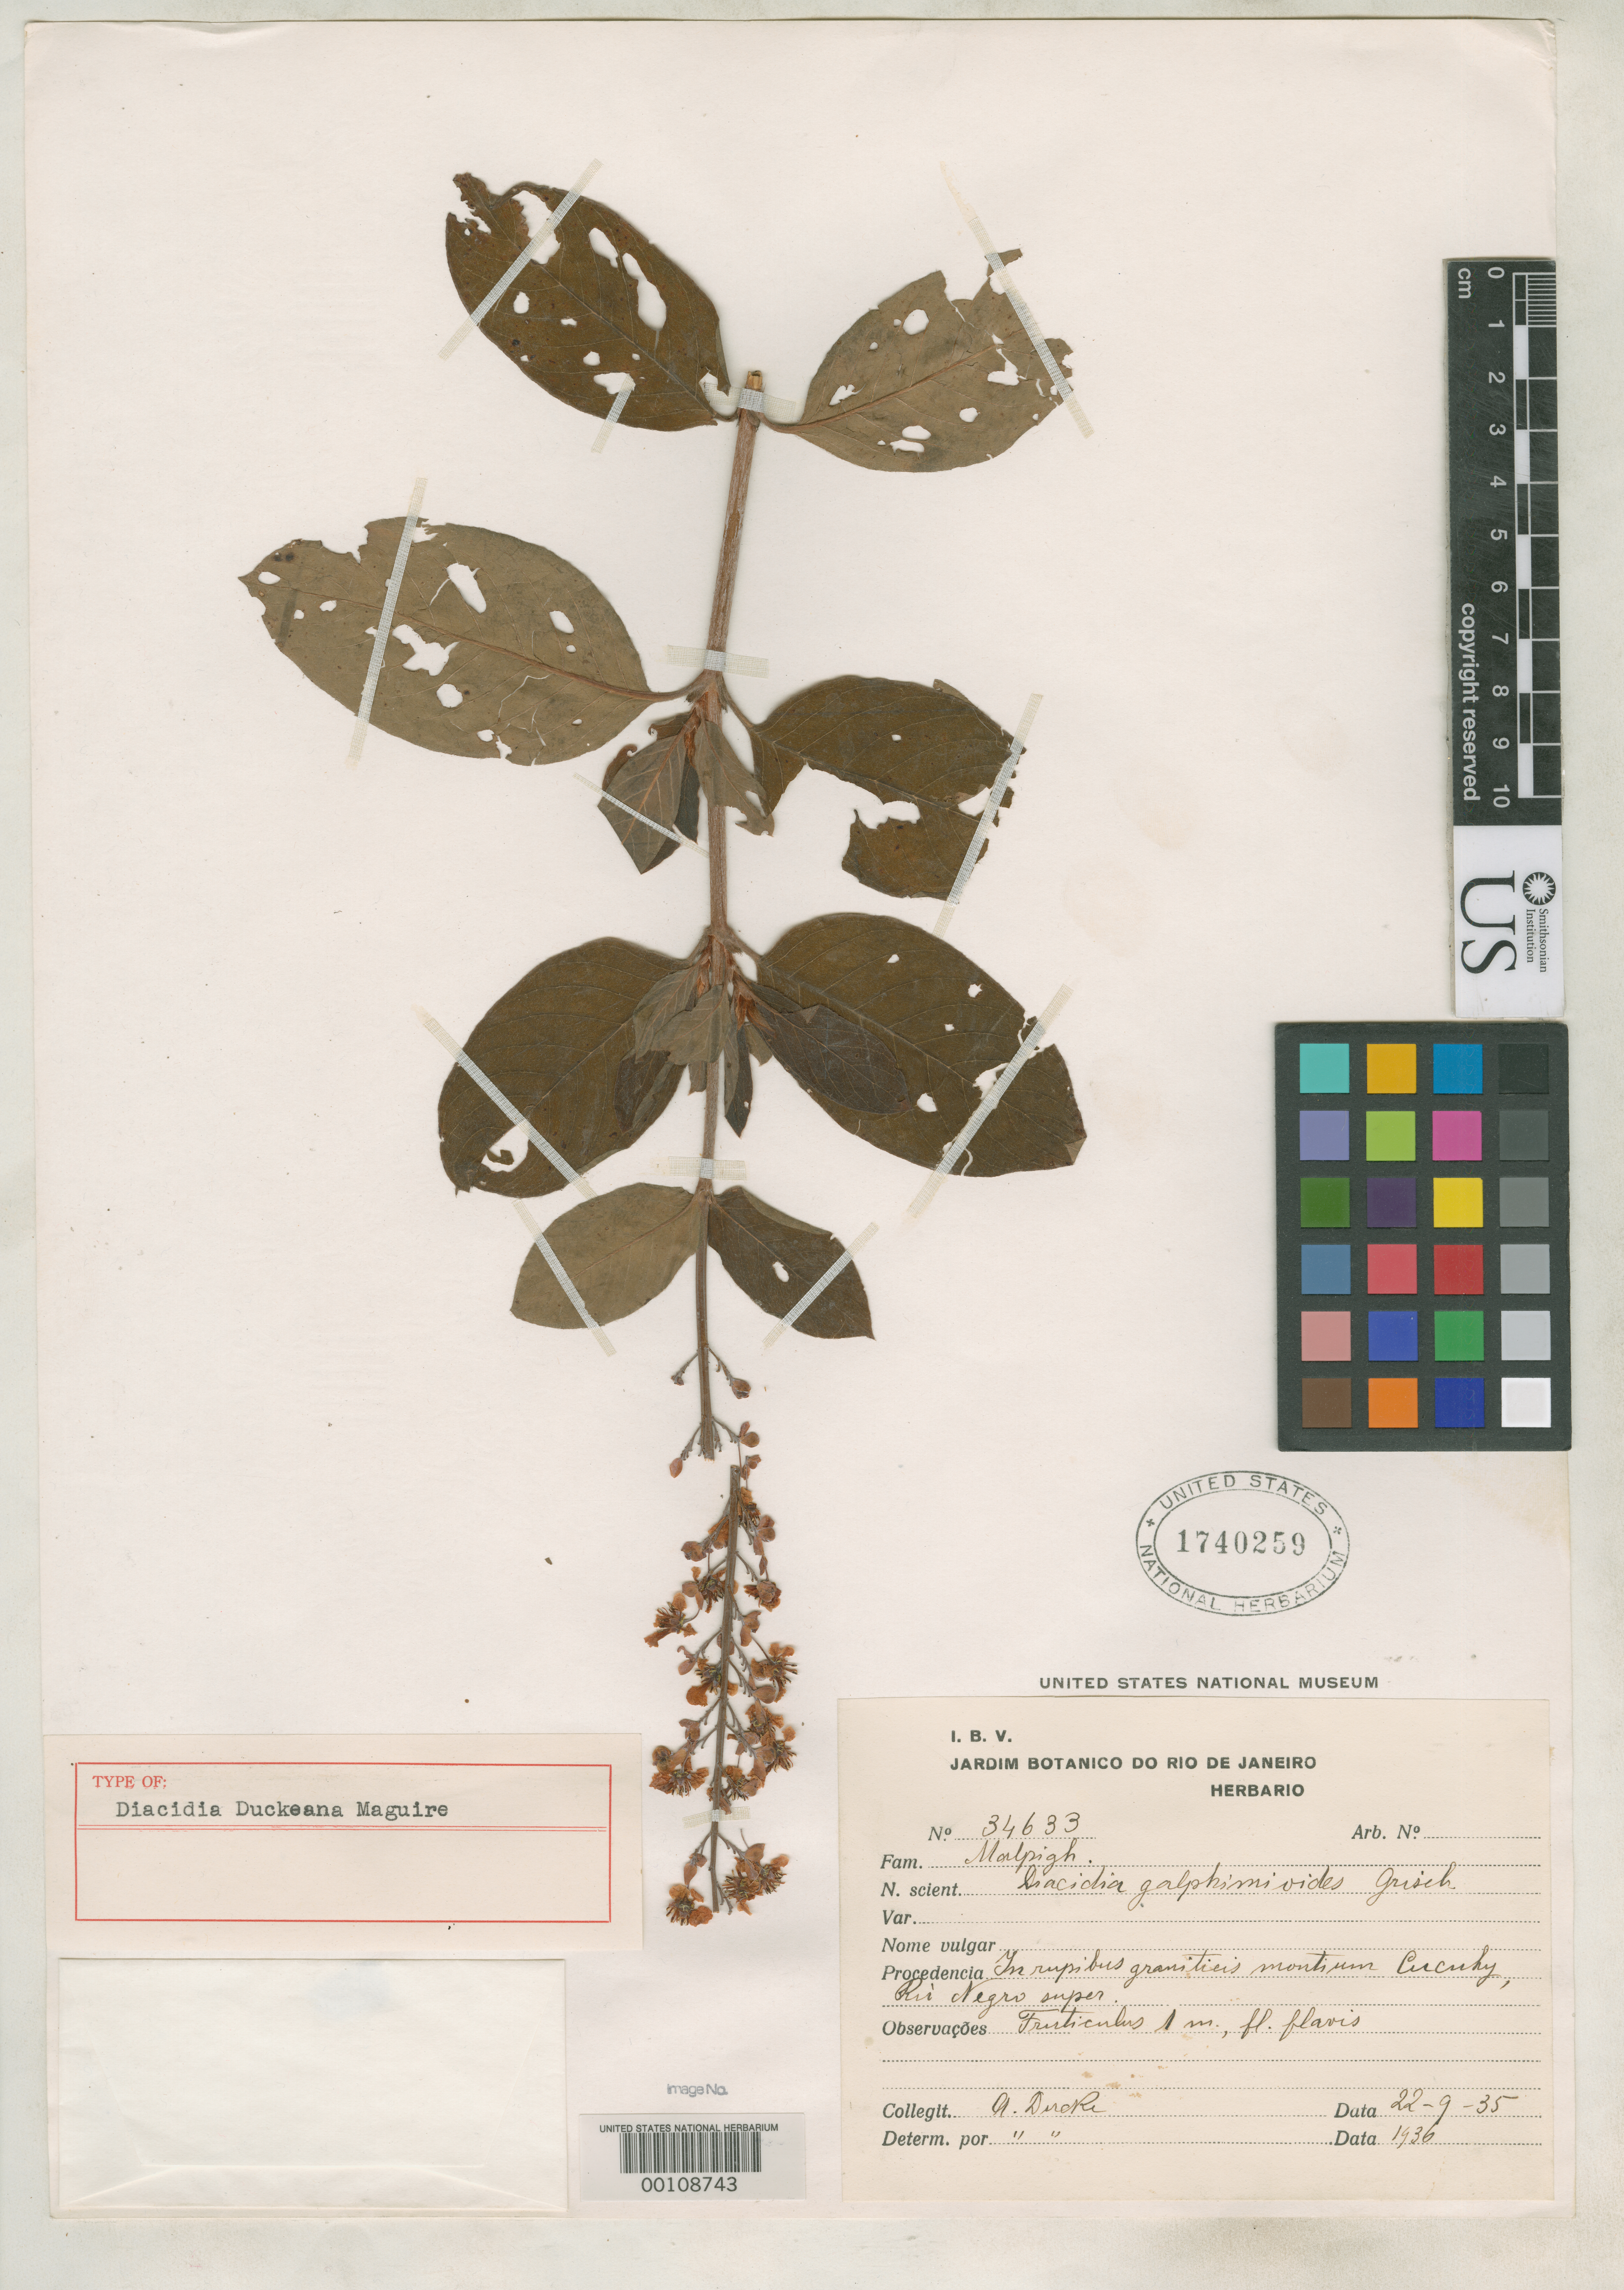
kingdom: Plantae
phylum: Tracheophyta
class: Magnoliopsida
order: Malpighiales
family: Malpighiaceae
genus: Diacidia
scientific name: Diacidia duckeana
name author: Maguire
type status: Holotype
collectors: A. Ducke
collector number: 34633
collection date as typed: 22 Sep 1935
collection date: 1935-09-22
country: Brazil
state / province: Amazonas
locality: Cucuhy, Rio Negros.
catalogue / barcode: US 1740259